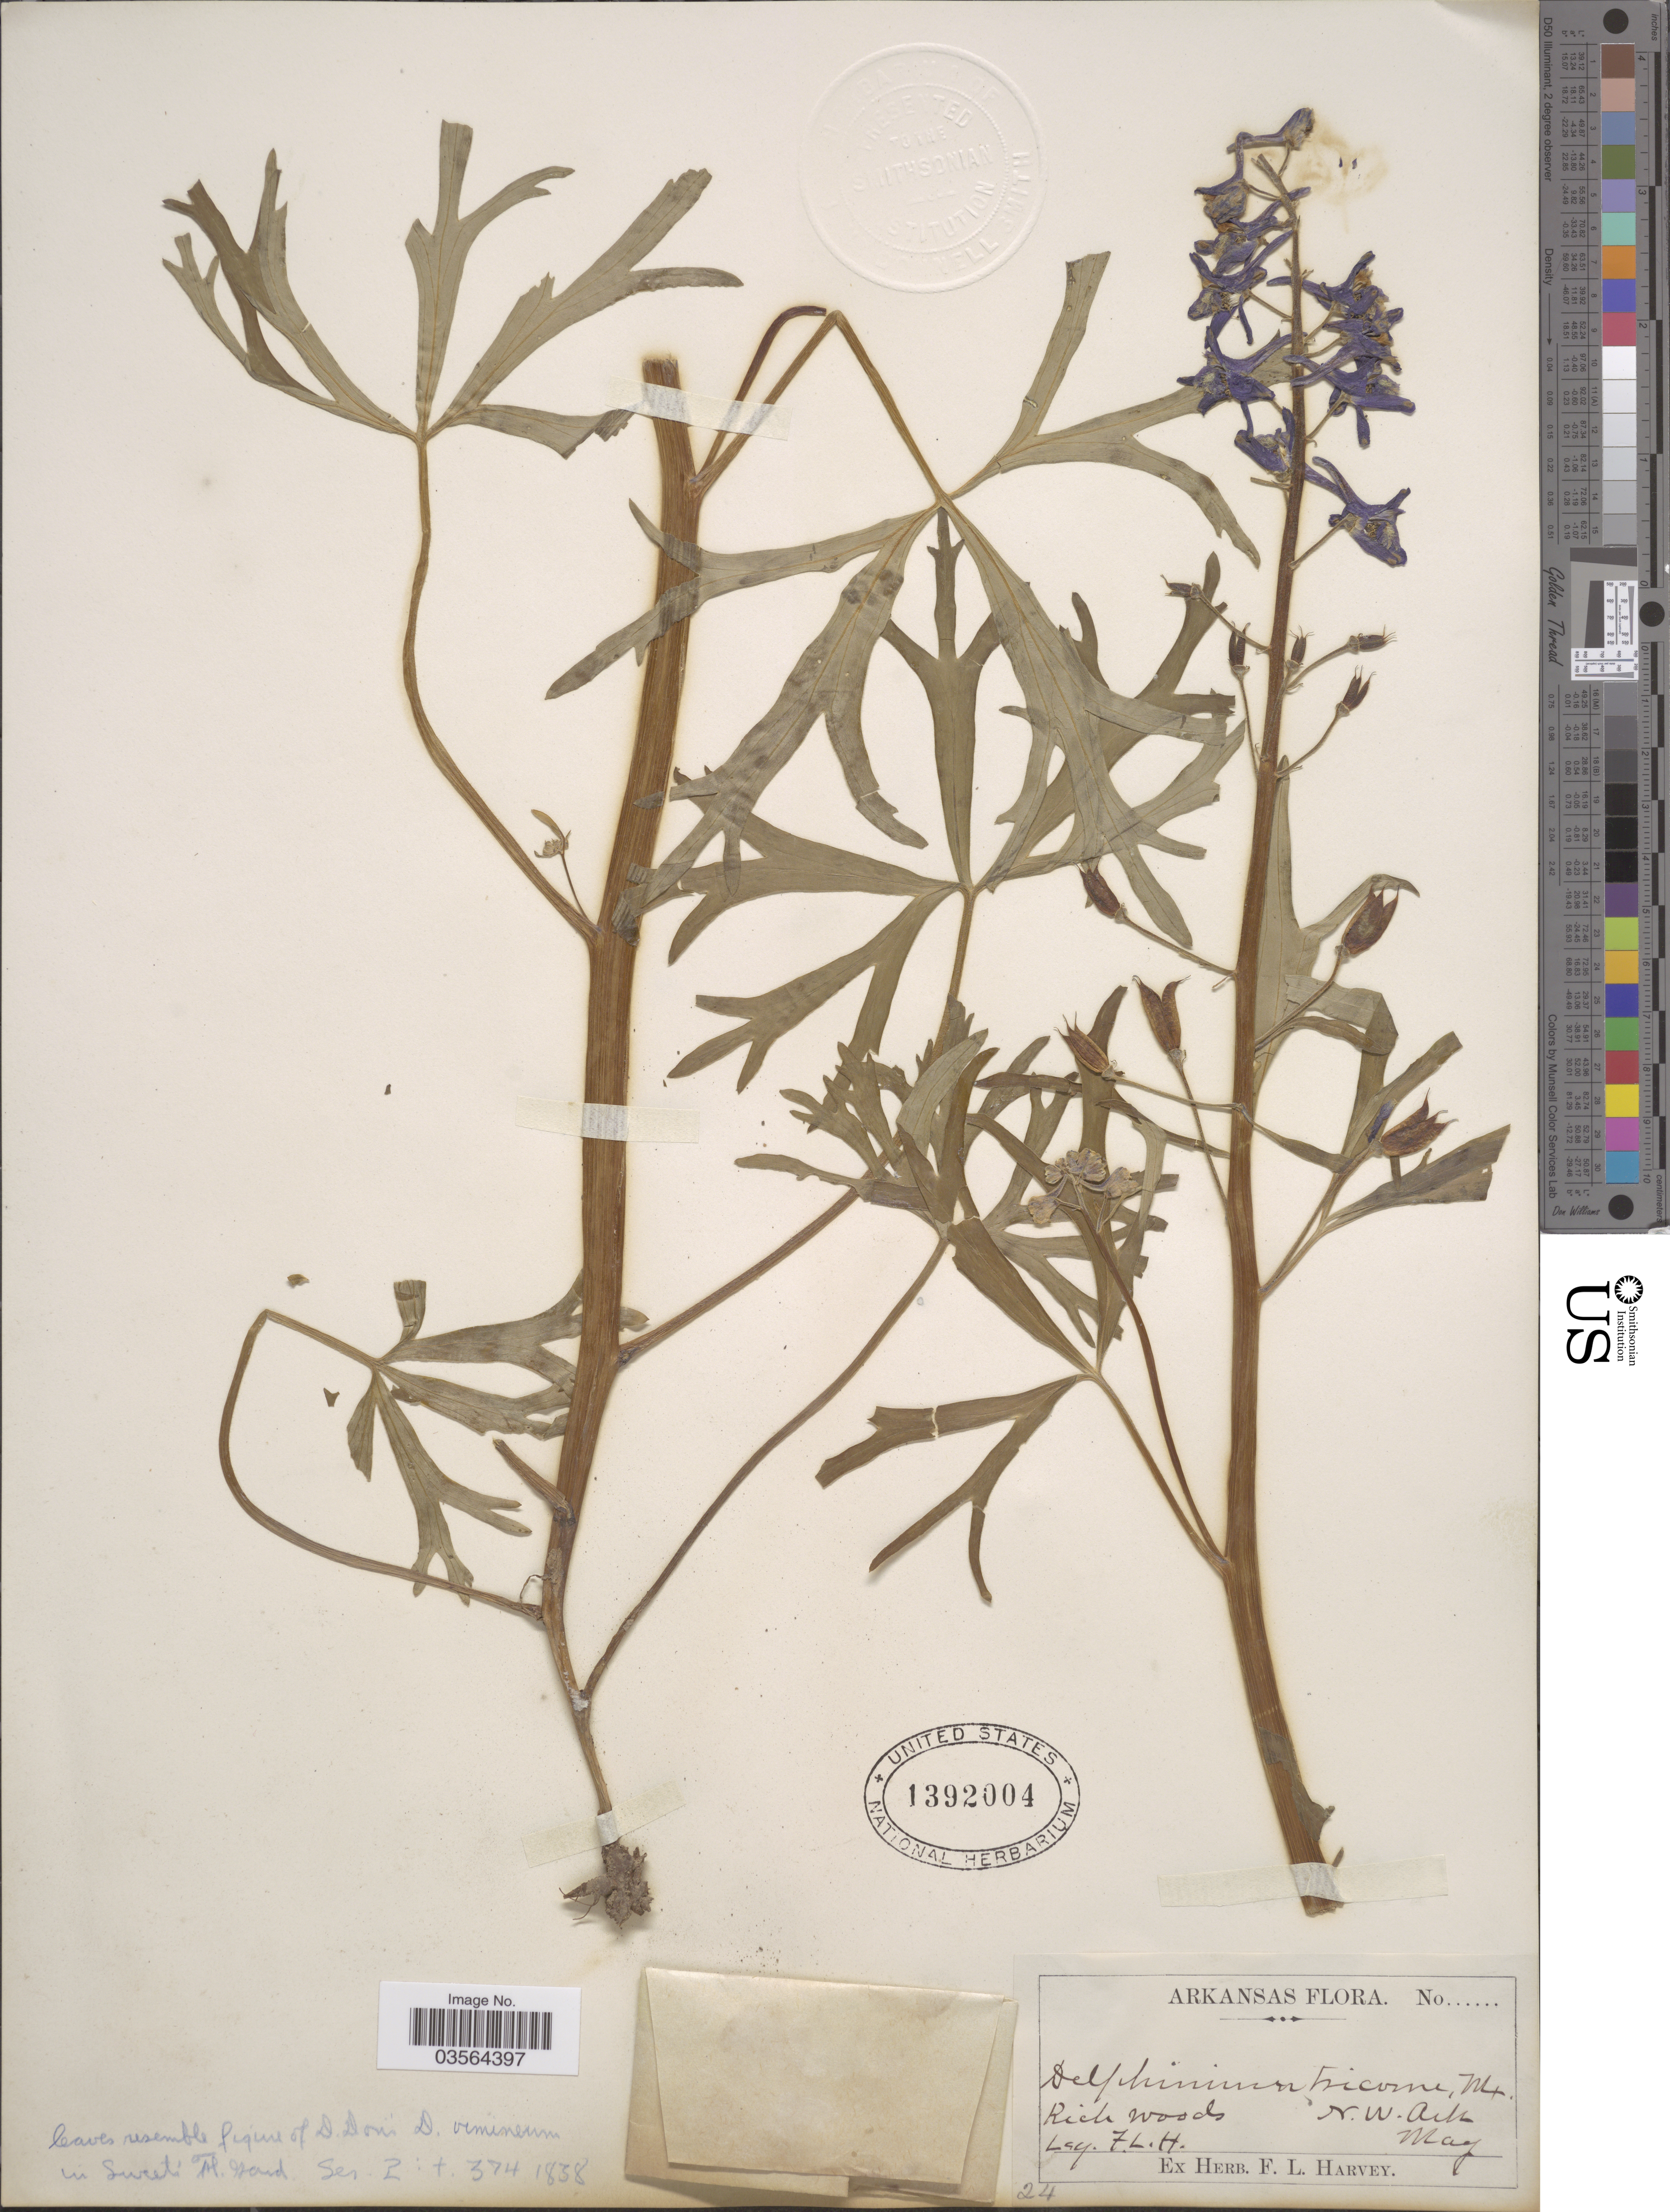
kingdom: Plantae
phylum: Tracheophyta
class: Magnoliopsida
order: Ranunculales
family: Ranunculaceae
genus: Delphinium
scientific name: Delphinium tricorne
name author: Michx.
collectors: F. L. Harvey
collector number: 24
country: United States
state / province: Arkansas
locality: N. W. Ark.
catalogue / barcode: US 1392004